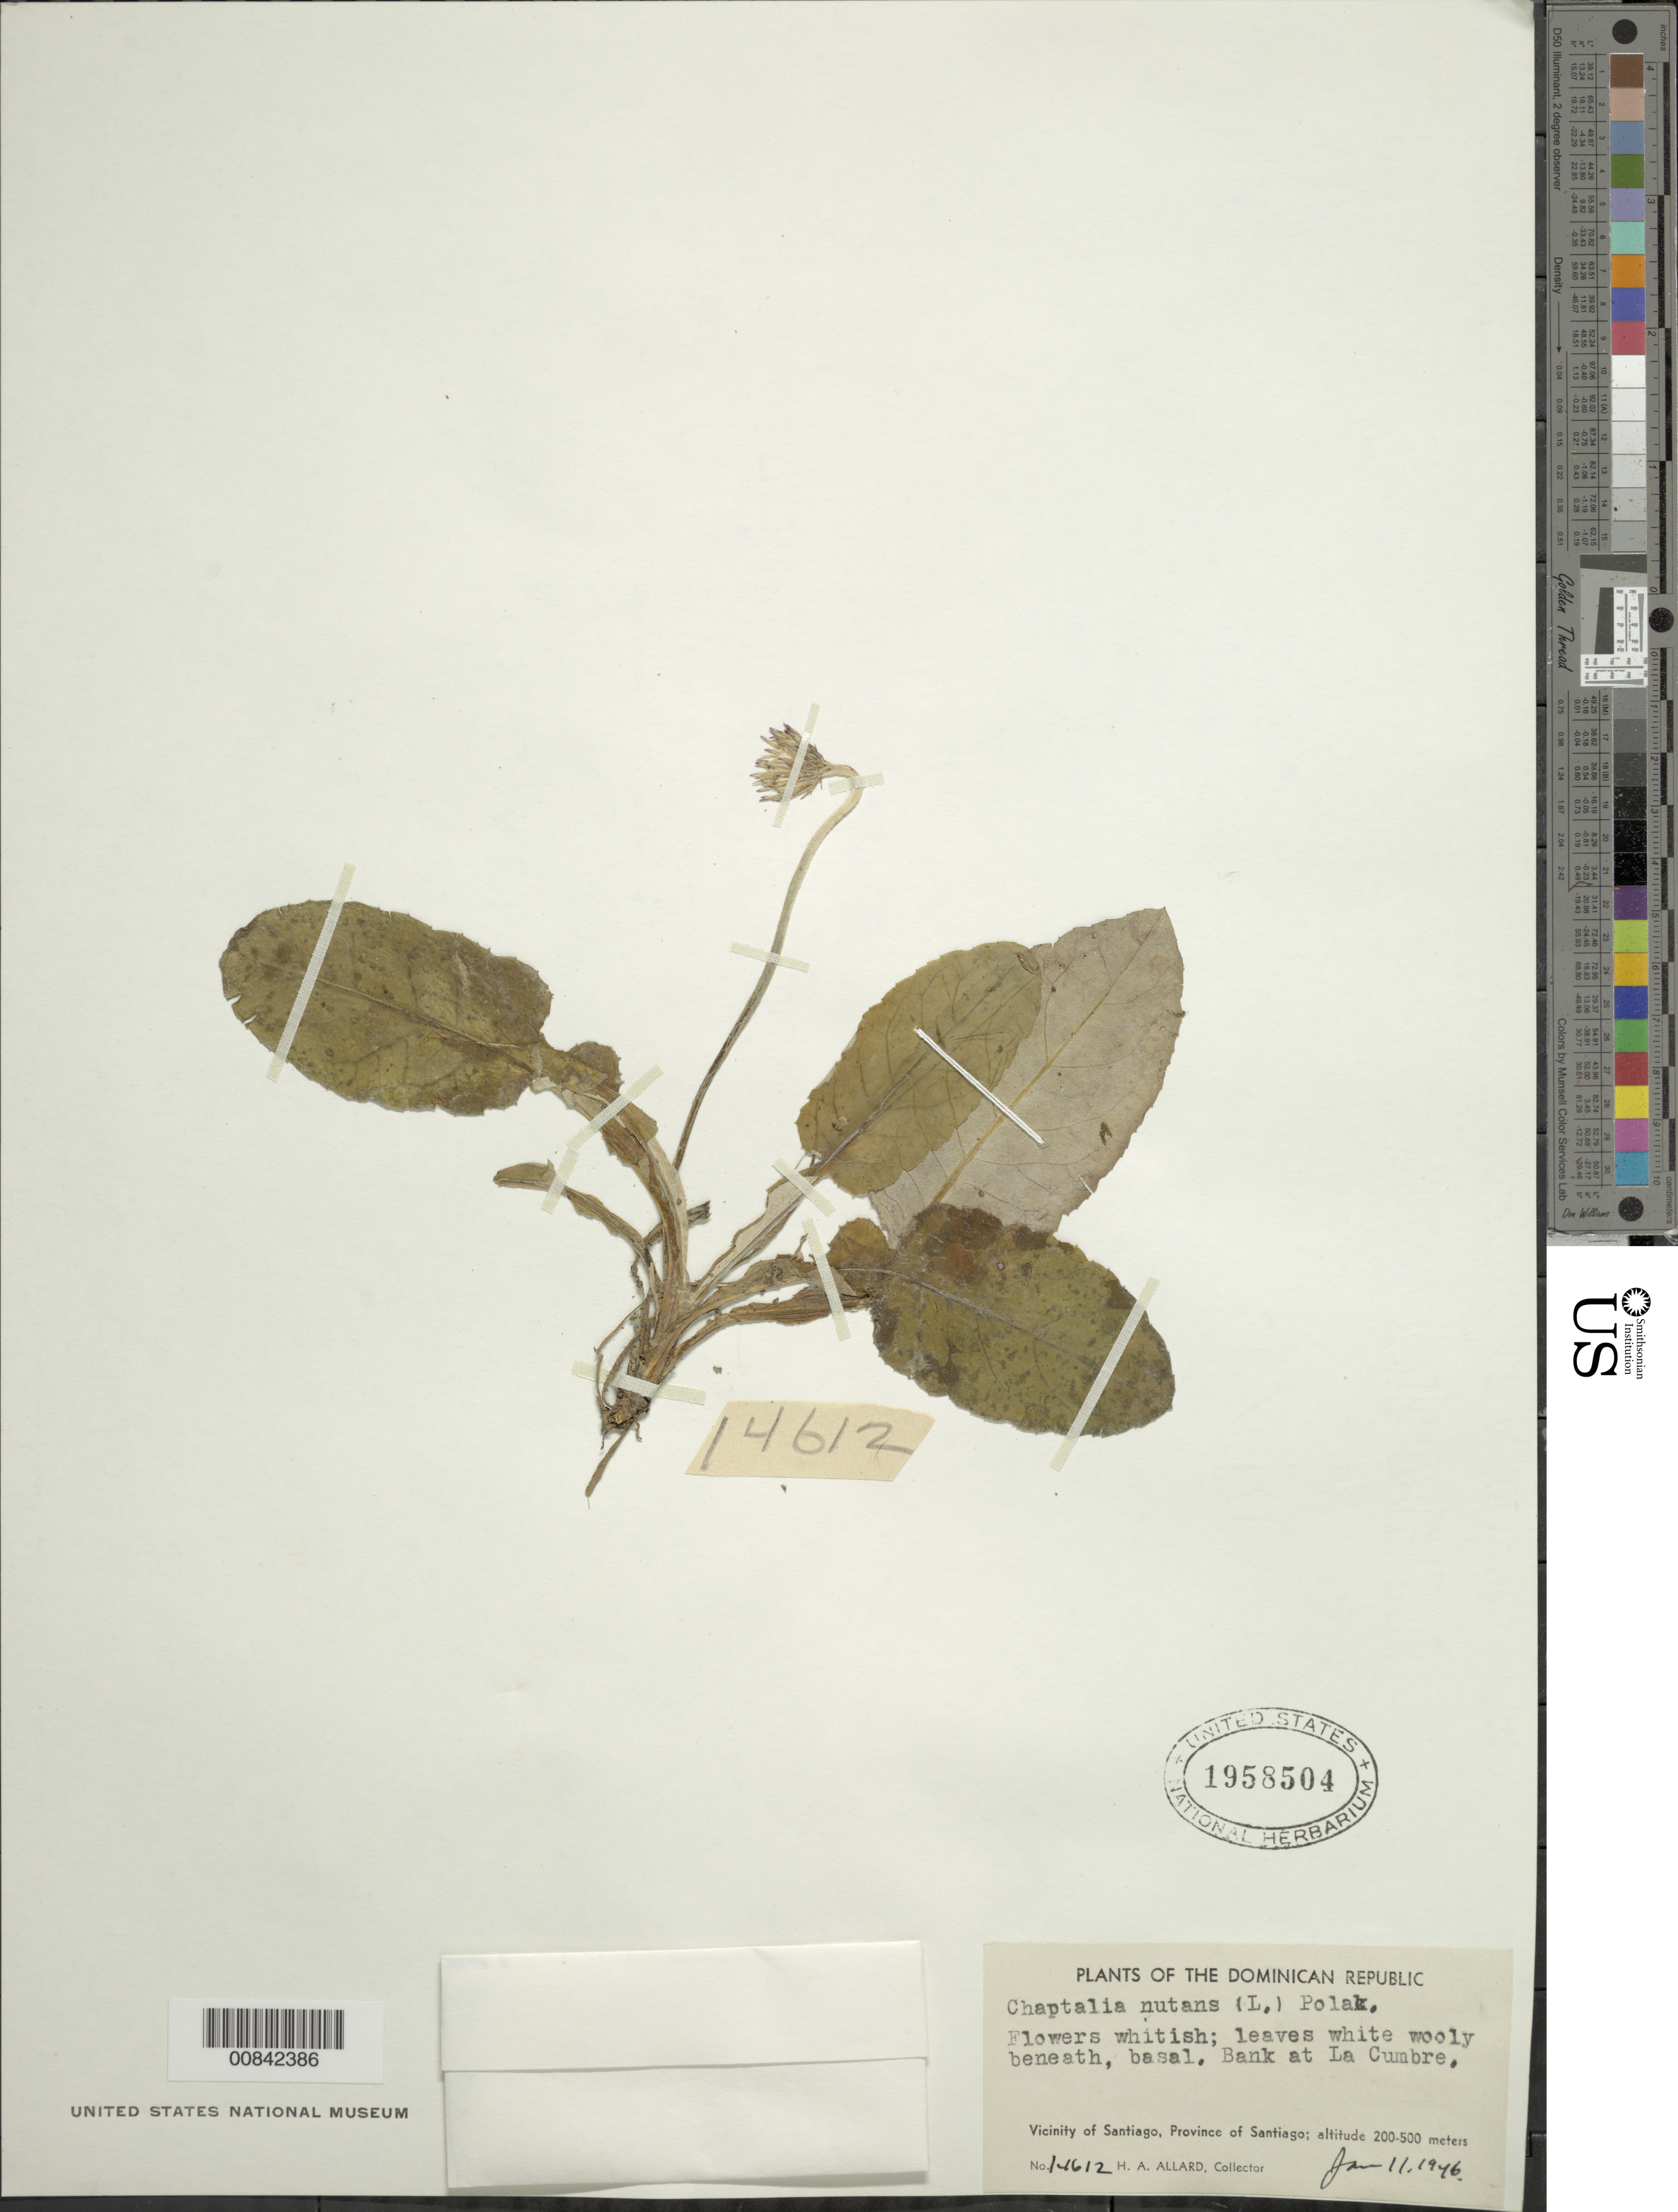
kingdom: Plantae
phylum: Tracheophyta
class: Magnoliopsida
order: Asterales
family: Asteraceae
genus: Chaptalia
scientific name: Chaptalia nutans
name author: (L.) Pol.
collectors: H. A. Allard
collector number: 14612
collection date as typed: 11 Jan 1946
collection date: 1946-01-11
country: Dominican Republic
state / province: Santiago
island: Hispaniola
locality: Vicinity of Santiago, bank at La Cumbre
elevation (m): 200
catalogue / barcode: US 1958504